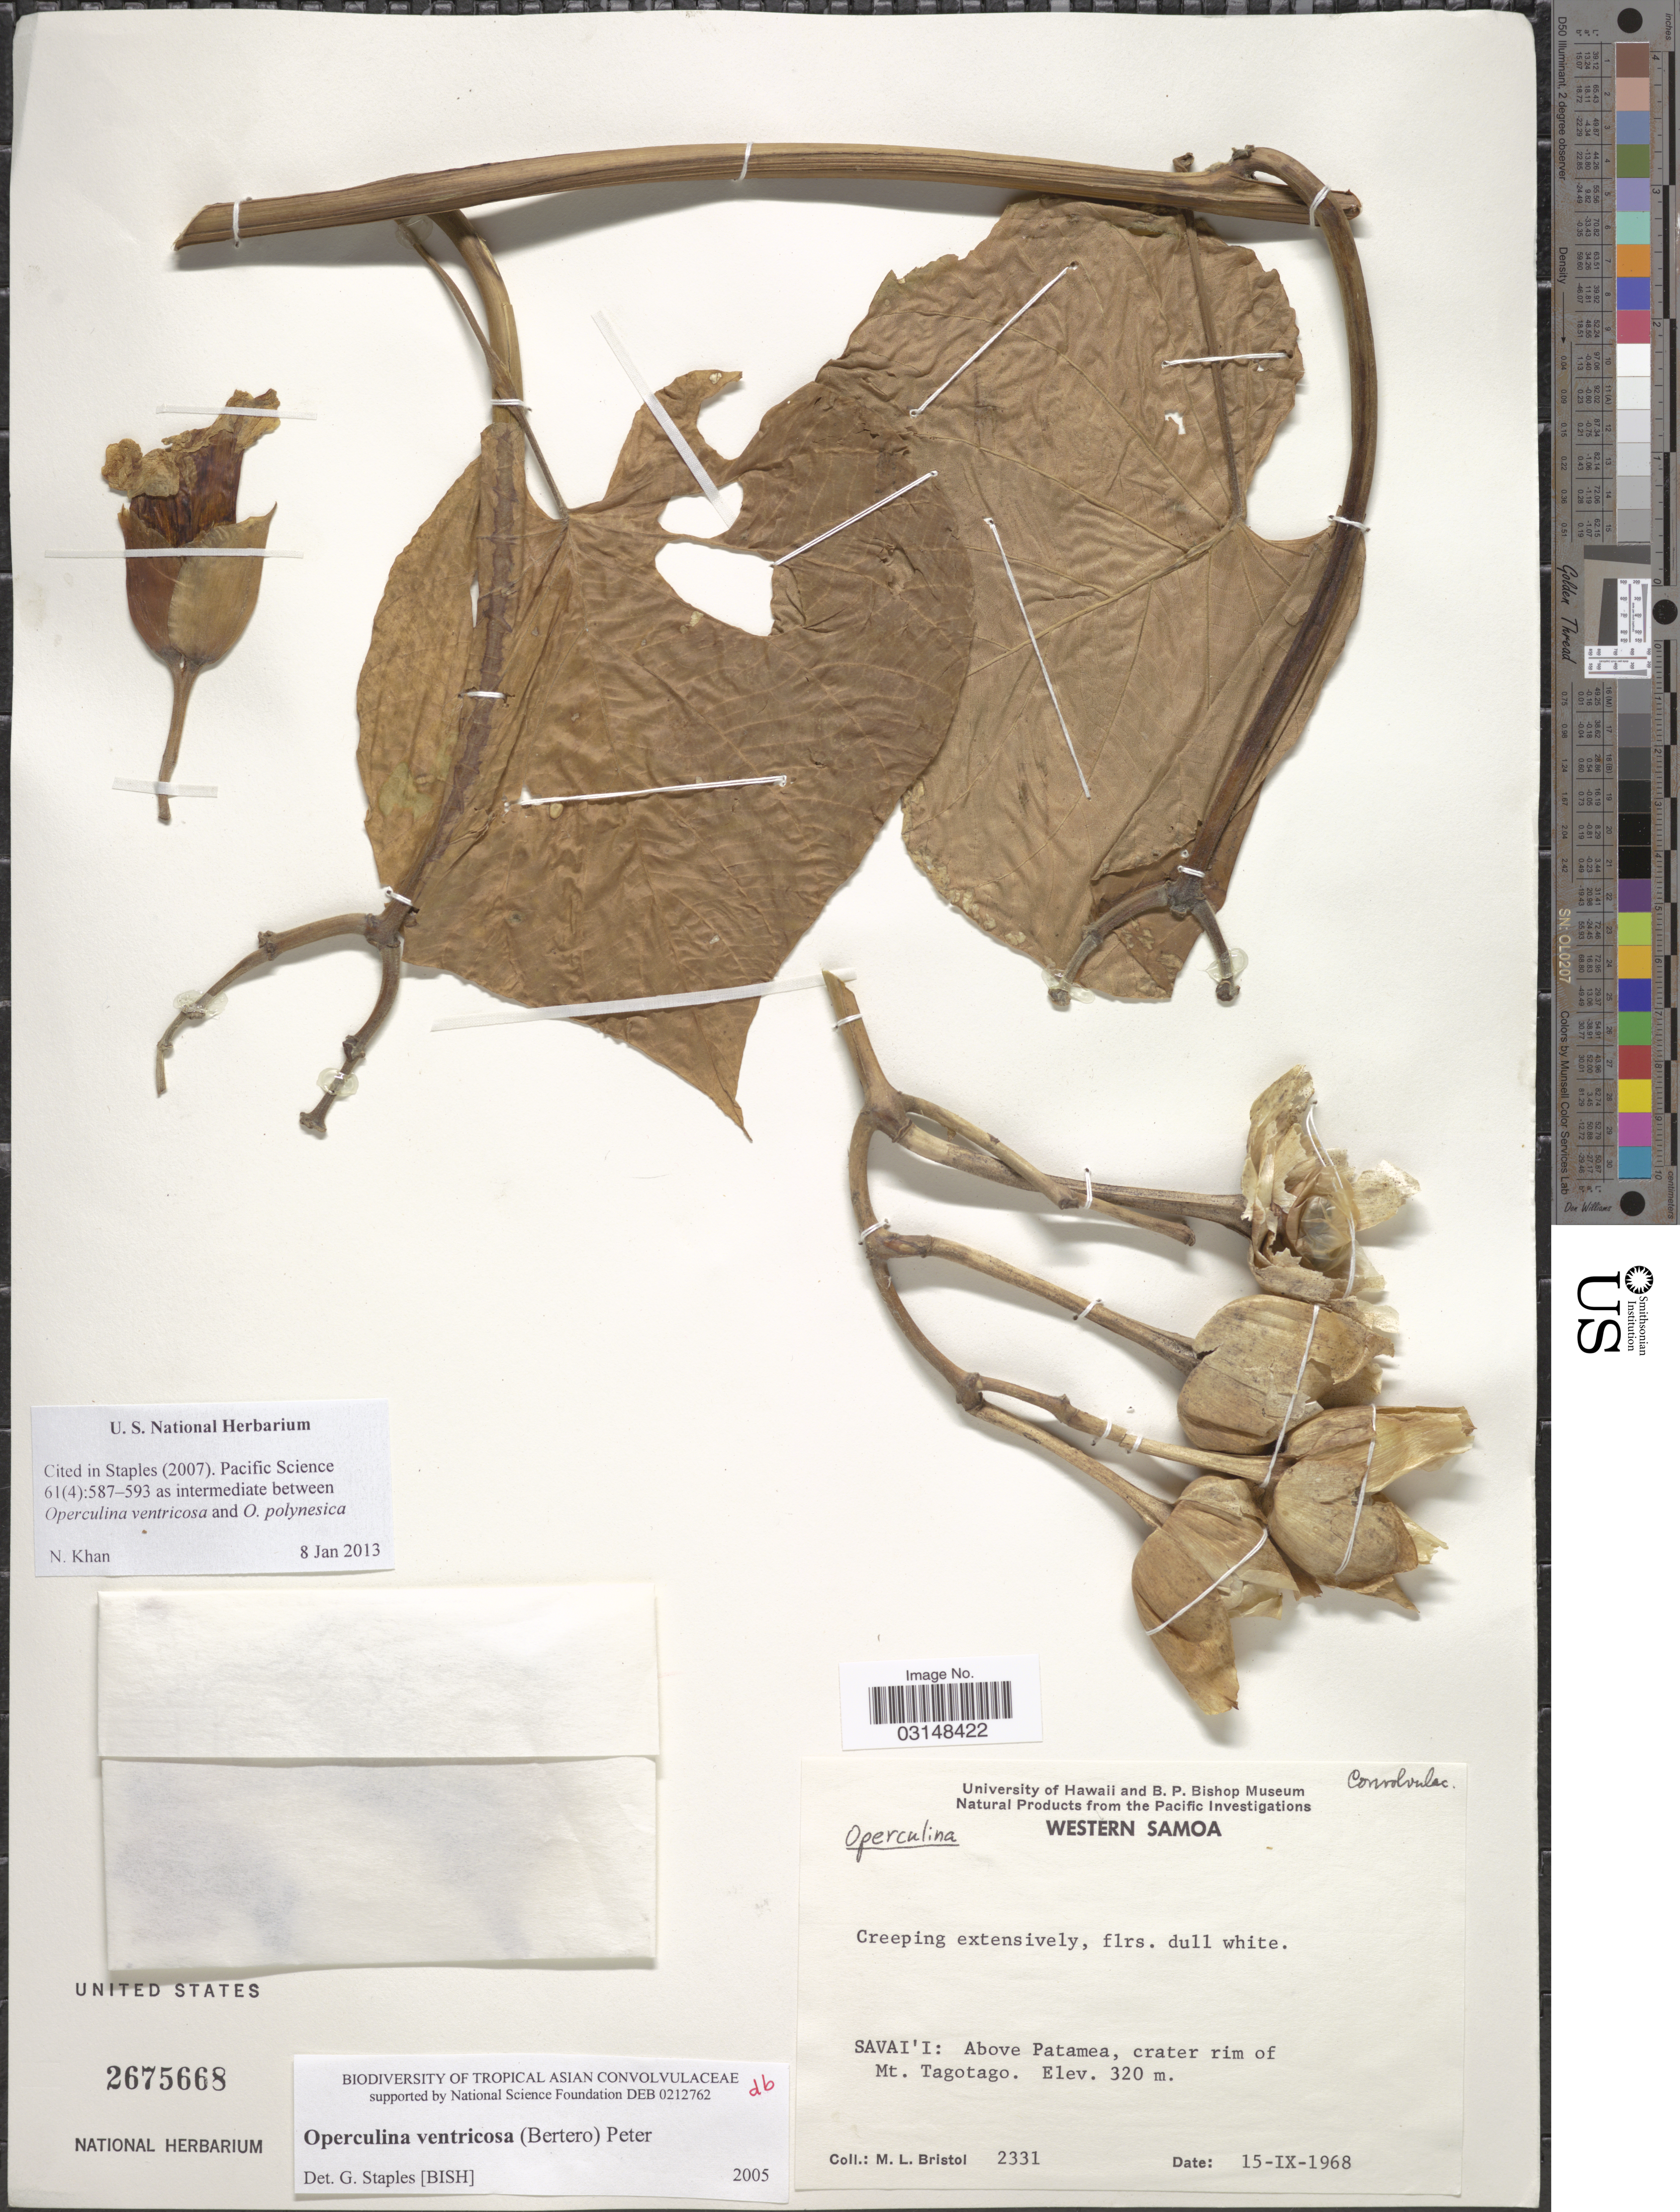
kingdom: Plantae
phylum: Tracheophyta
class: Magnoliopsida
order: Solanales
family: Convolvulaceae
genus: Operculina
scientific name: Operculina ventricosa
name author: (Aubl.) Barb. Rodr.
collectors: M. L. Bristol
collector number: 2331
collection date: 1968-09-15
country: Samoa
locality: Western Samoa, Savai'i: Above Patamea, crater rim of Mt. Tagotago.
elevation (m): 320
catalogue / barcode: US 2675668